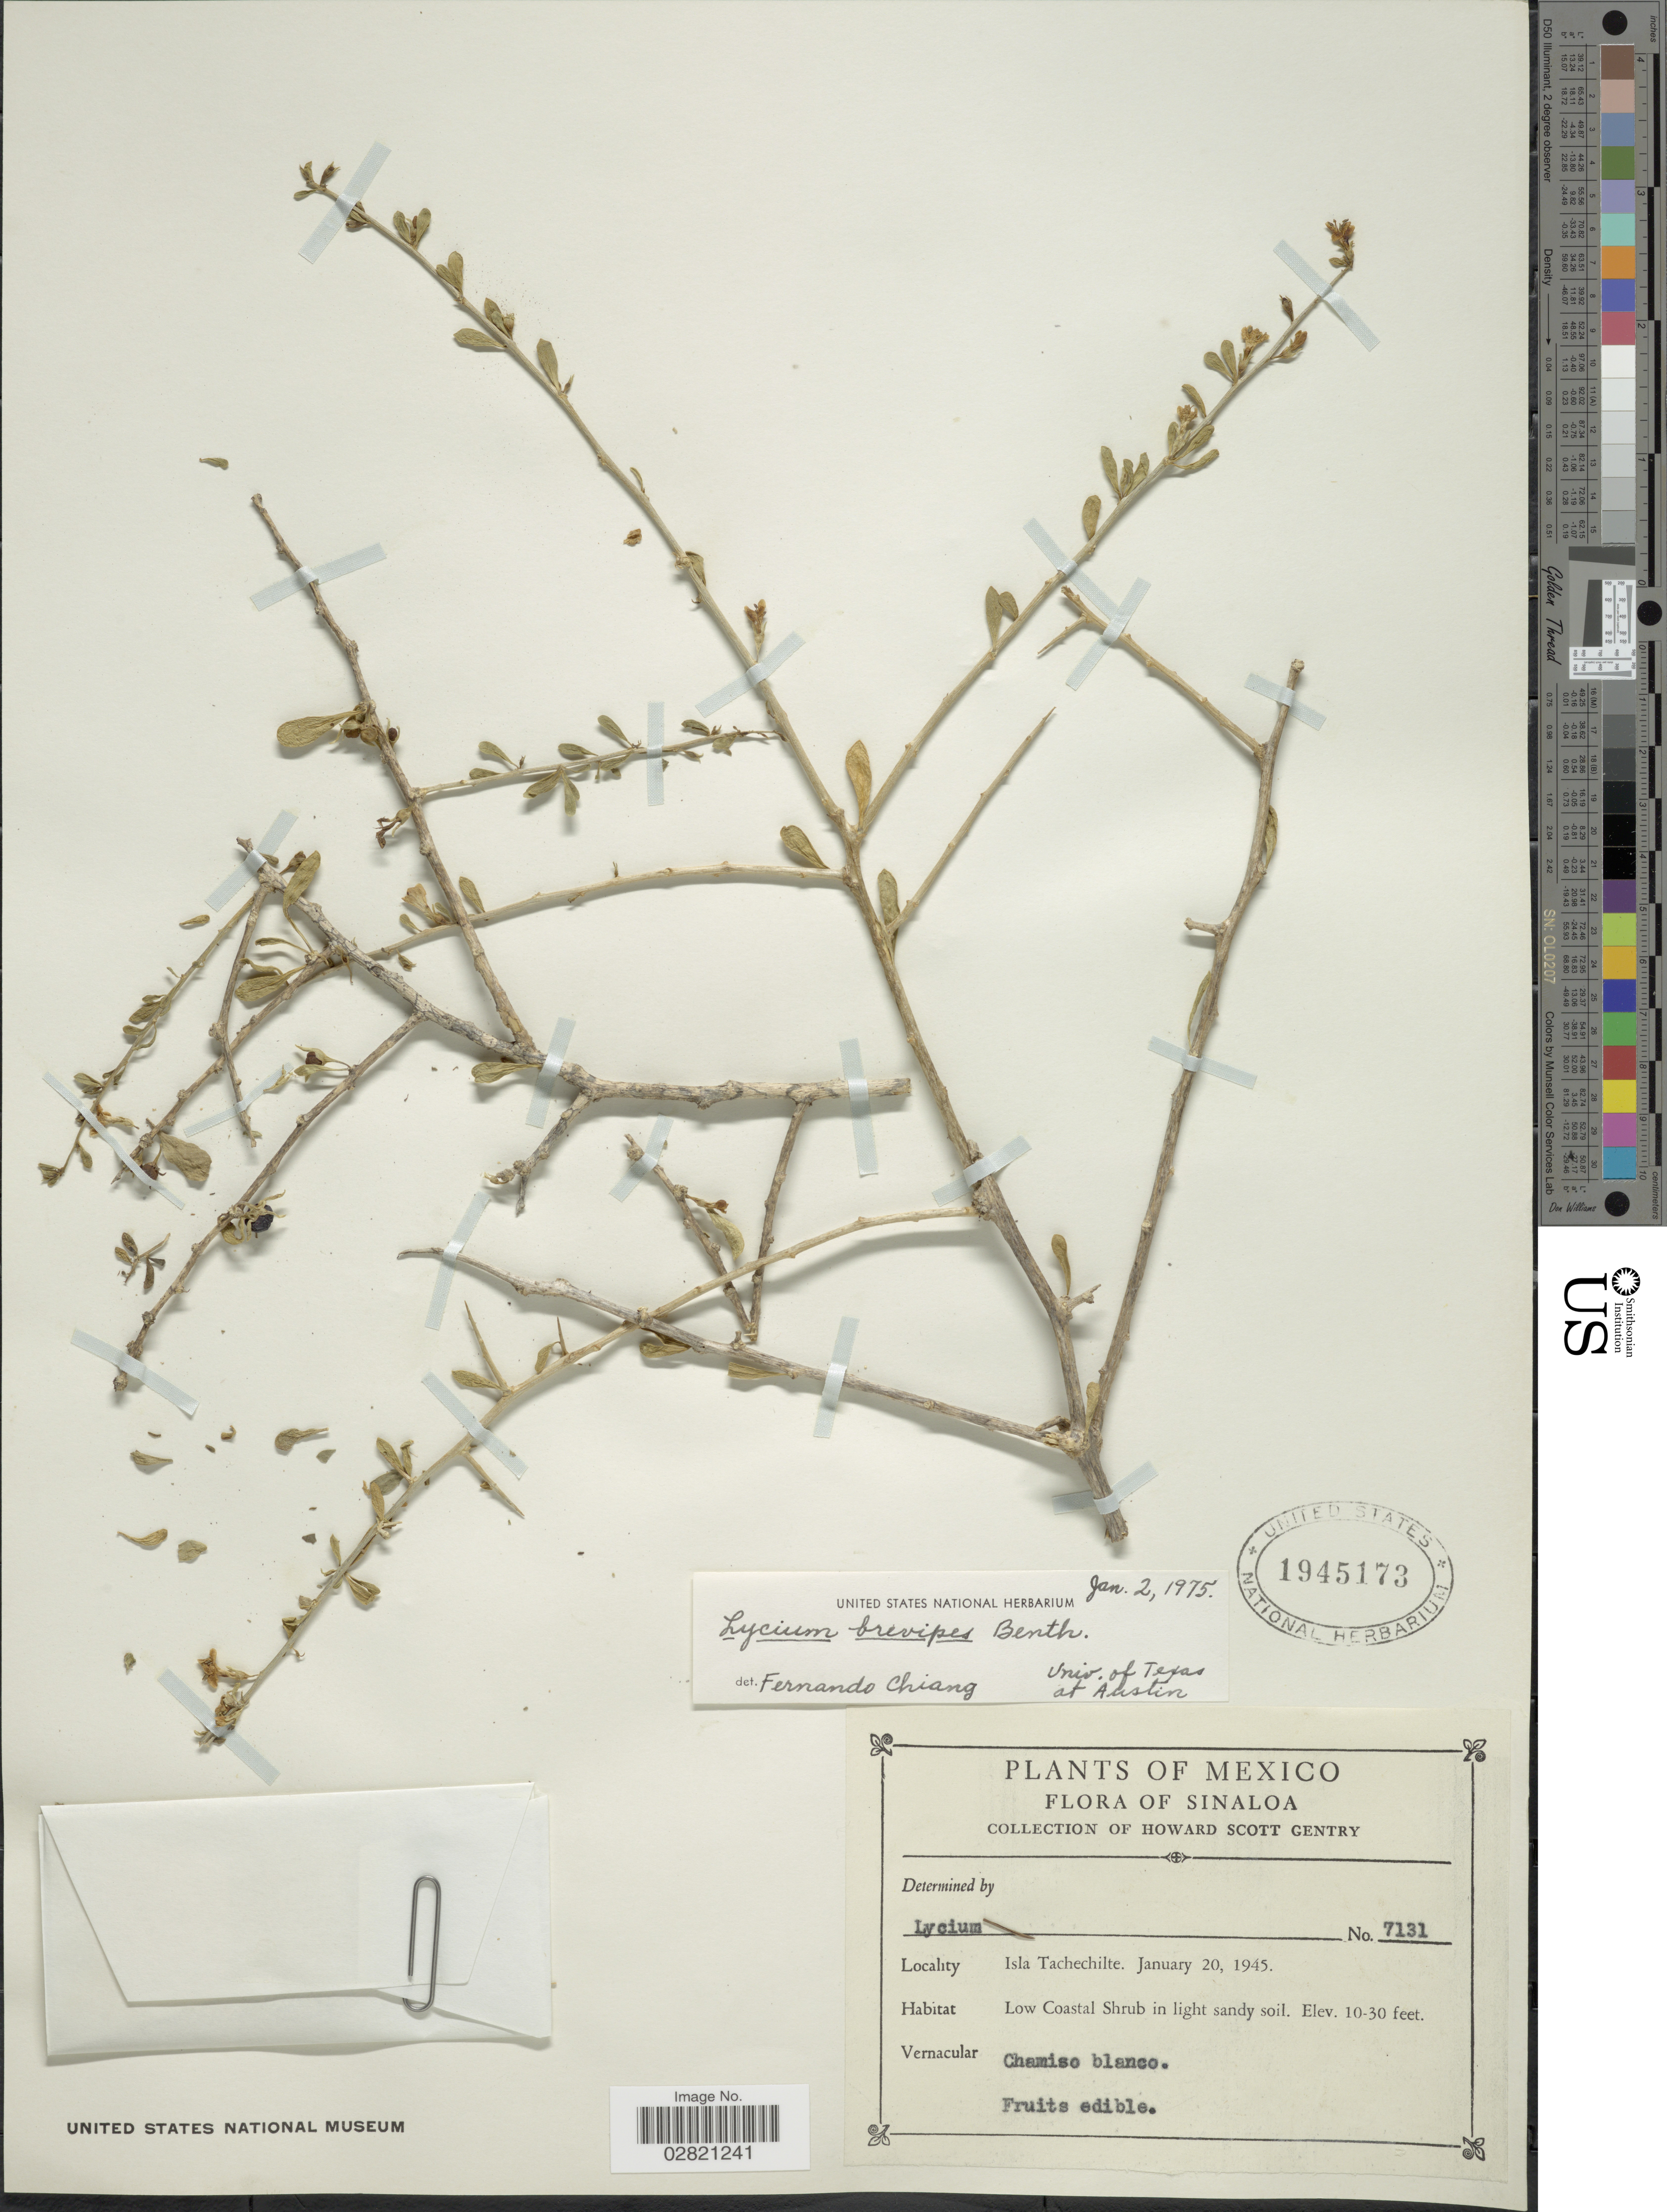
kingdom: Plantae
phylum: Tracheophyta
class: Magnoliopsida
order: Solanales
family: Solanaceae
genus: Lycium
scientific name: Lycium brevipes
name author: Benth.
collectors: H. S. Gentry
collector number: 7131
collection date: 1945-01-20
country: Mexico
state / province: Sinaloa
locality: Isla Tachechilte.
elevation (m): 3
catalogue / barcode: US 1945173